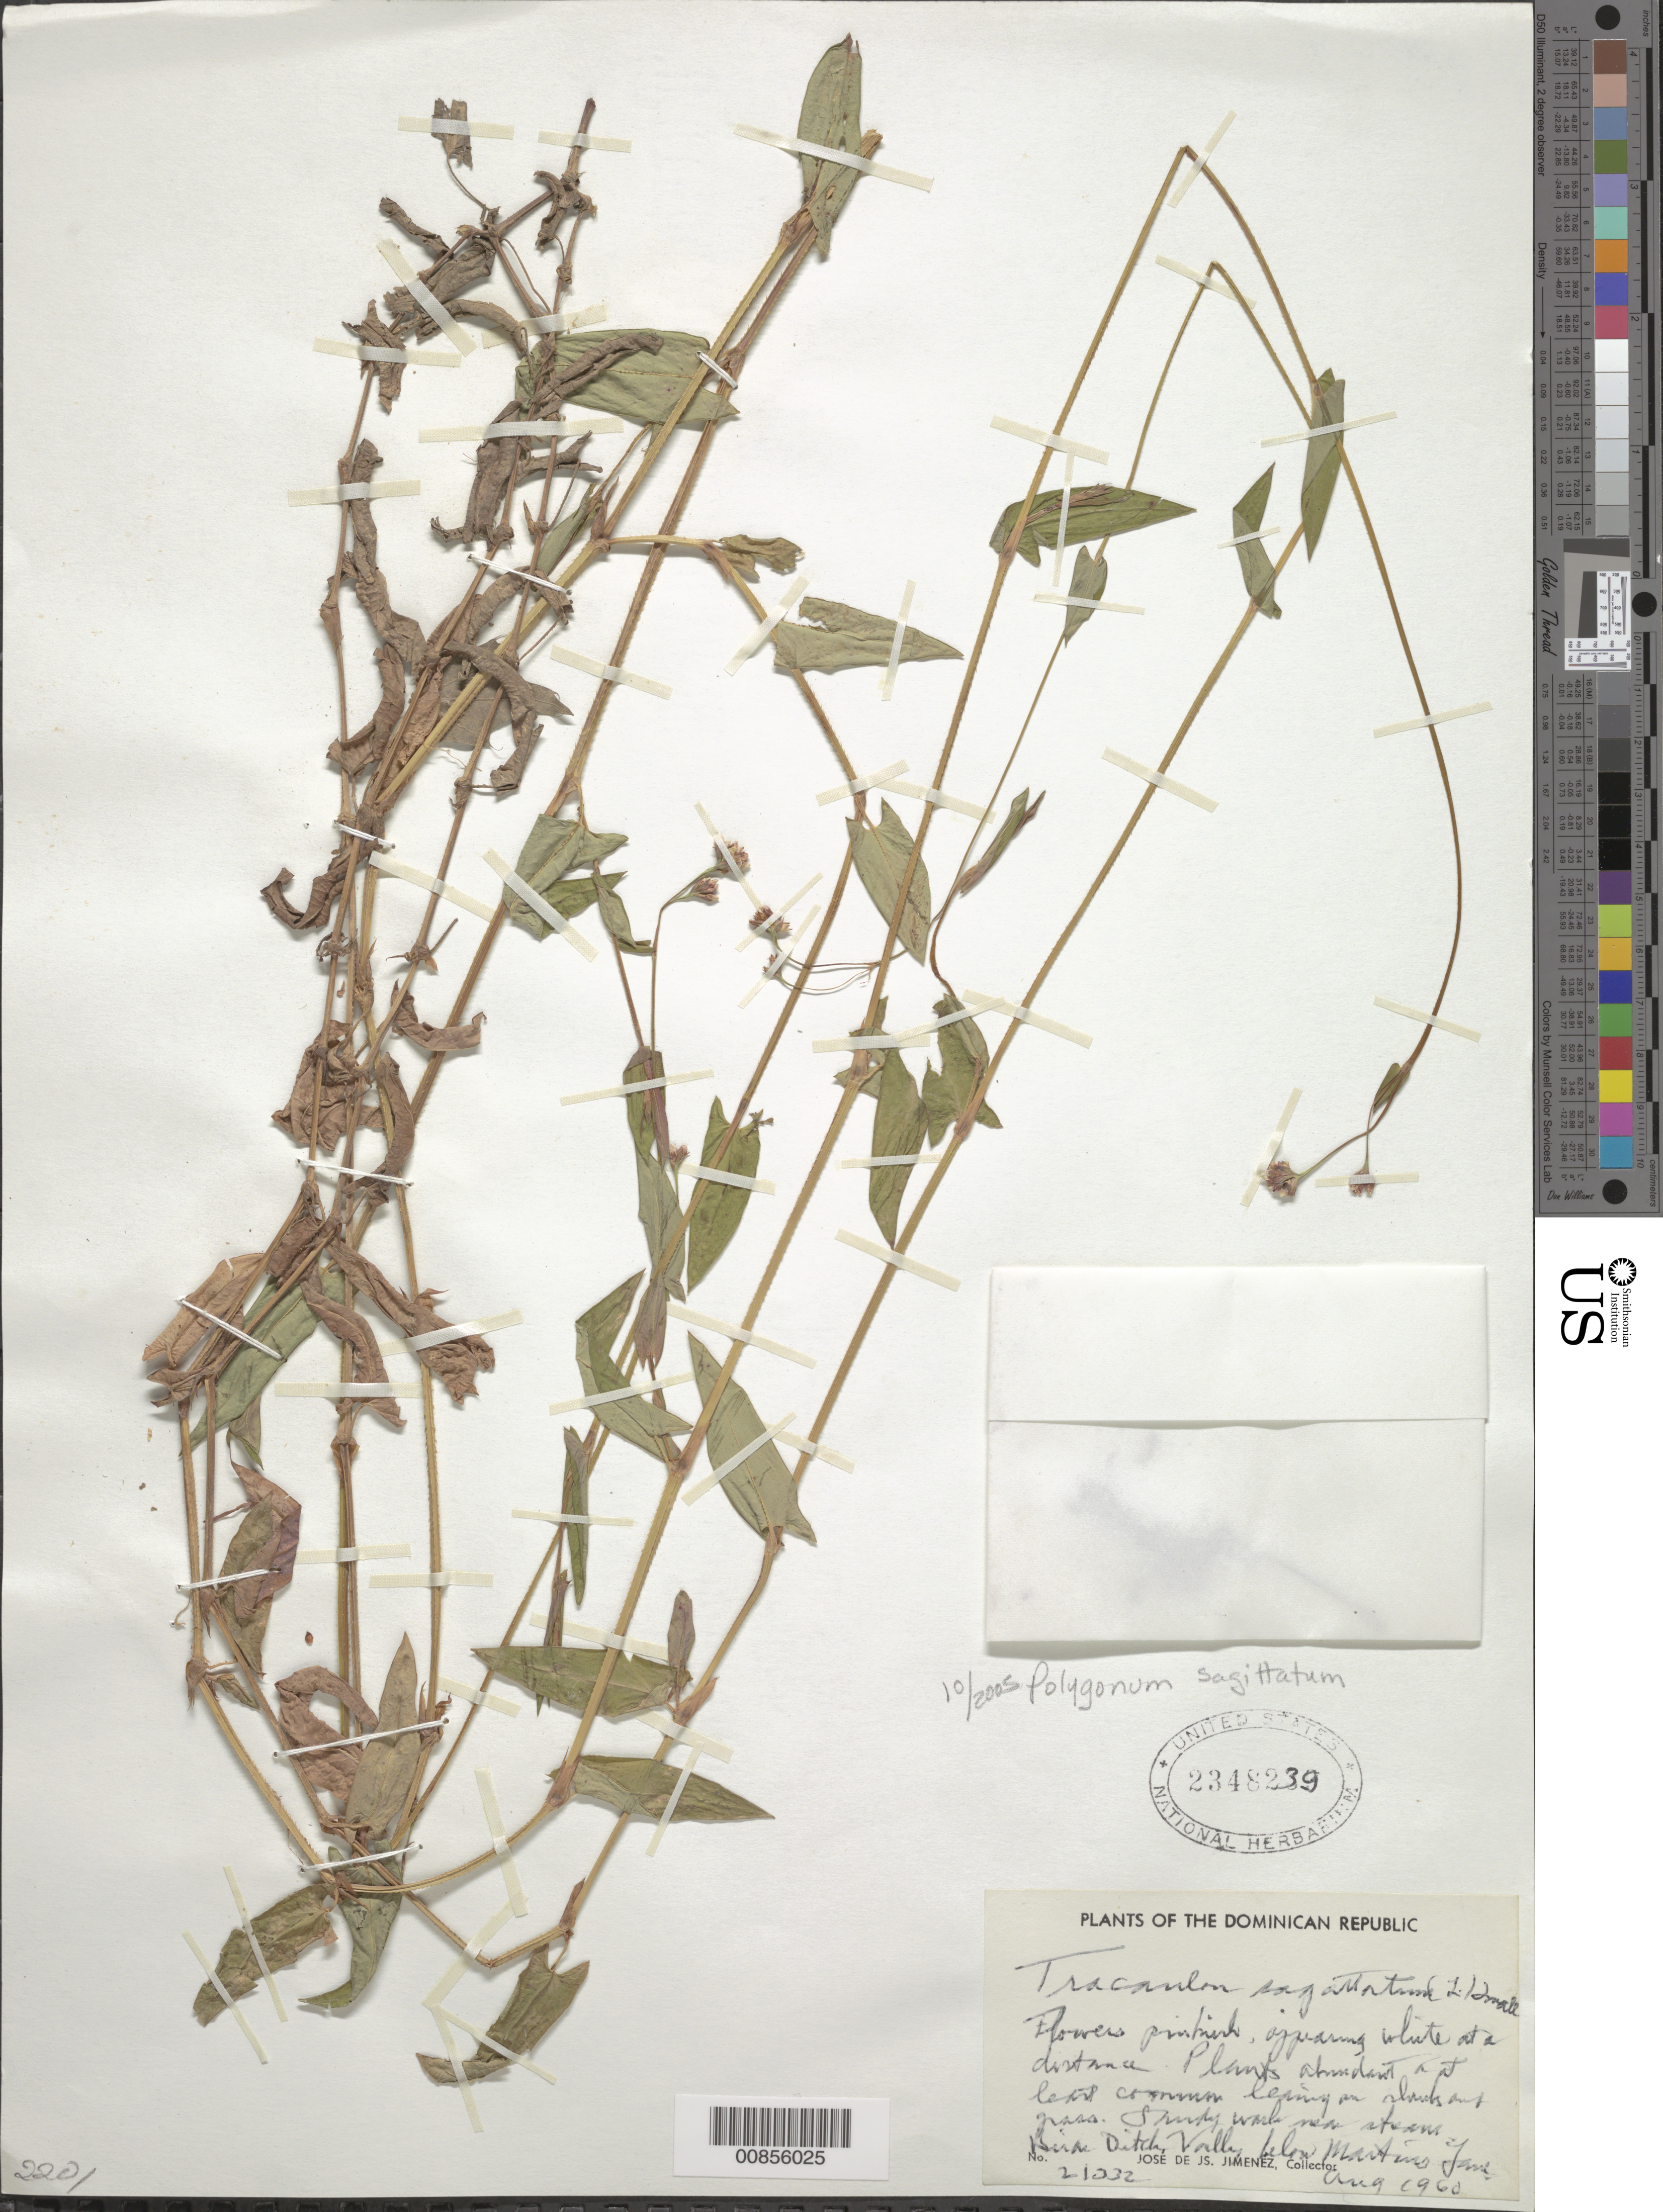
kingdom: Plantae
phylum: Tracheophyta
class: Magnoliopsida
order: Caryophyllales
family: Polygonaceae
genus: Persicaria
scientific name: Persicaria sp.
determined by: Atha, D. E.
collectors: J. J. Jiménez Almonte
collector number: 21332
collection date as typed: Aug 1960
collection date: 1960-08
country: Dominican Republic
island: Hispaniola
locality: Birds Ditch Valley below Martínez "Yam".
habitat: Shady wash near stream.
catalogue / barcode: US 2348239